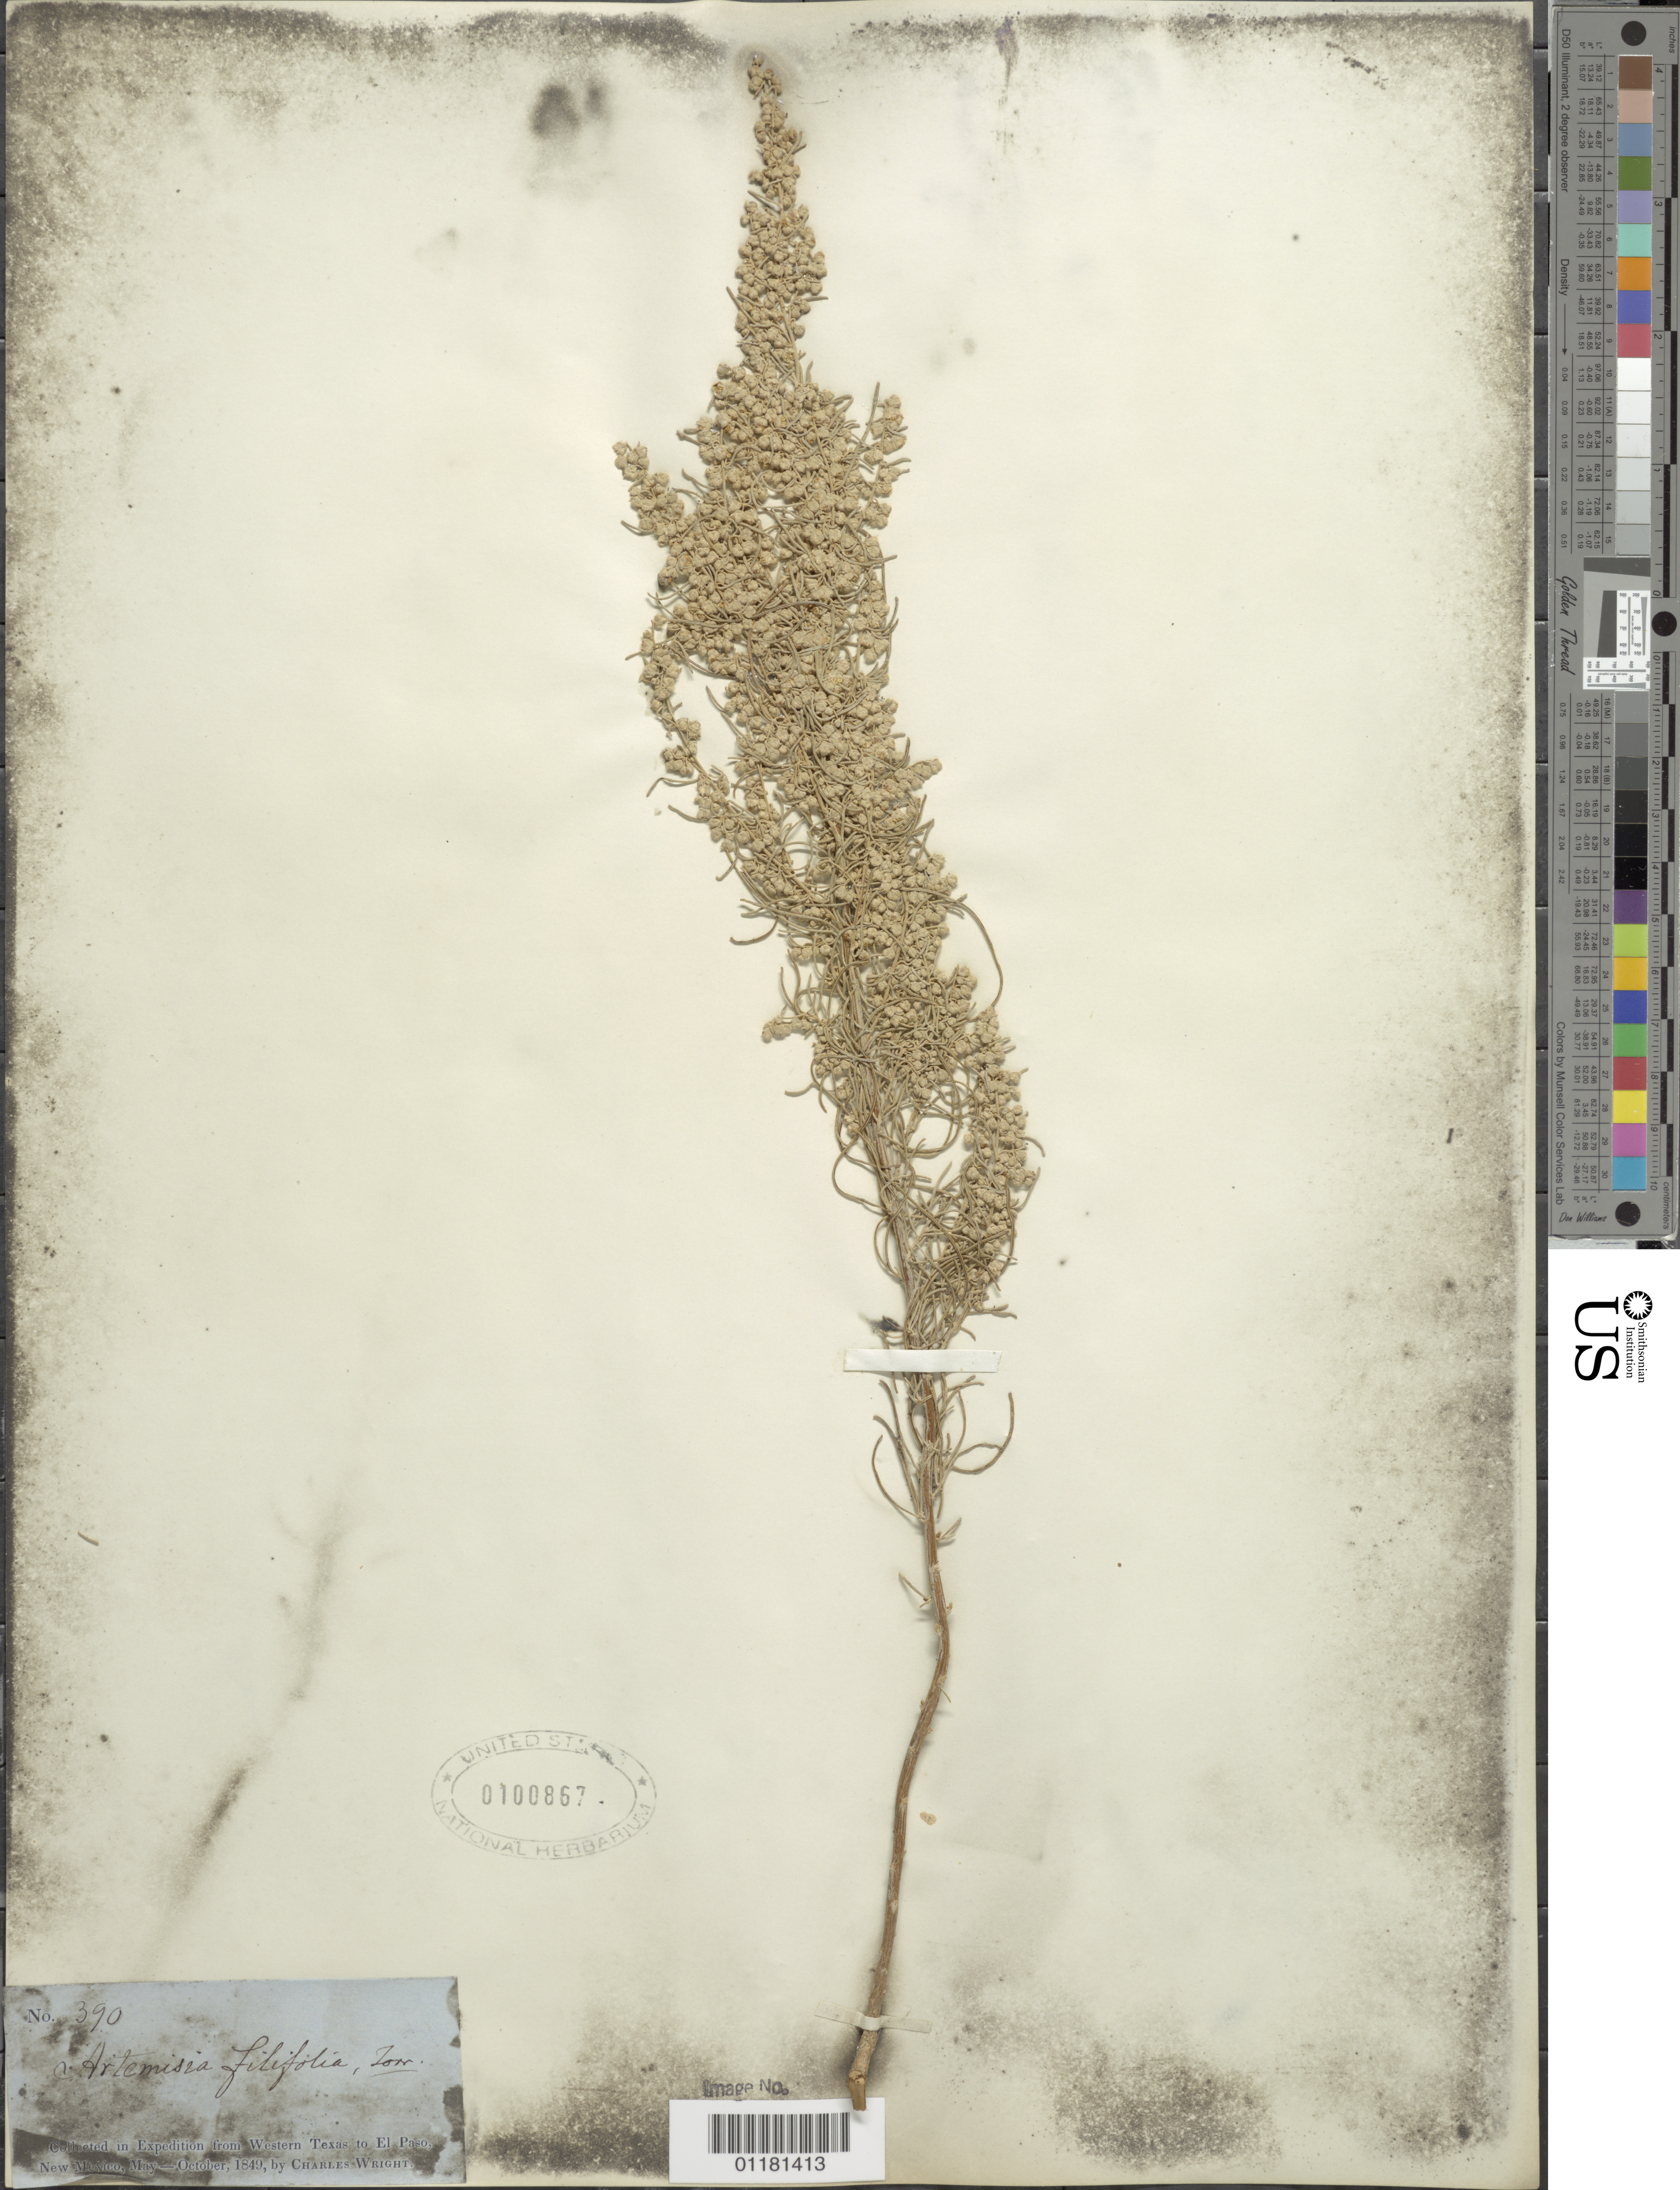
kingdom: Plantae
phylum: Tracheophyta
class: Magnoliopsida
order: Asterales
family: Asteraceae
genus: Artemisia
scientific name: Artemisia filifolia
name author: Torr.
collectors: C. Wright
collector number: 390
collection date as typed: May 1849 to -- Oct 1849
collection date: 1849-05/1849-10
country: United States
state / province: New Mexico / Texas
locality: W Texas to El Paso, New Mexico.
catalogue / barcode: US 100867